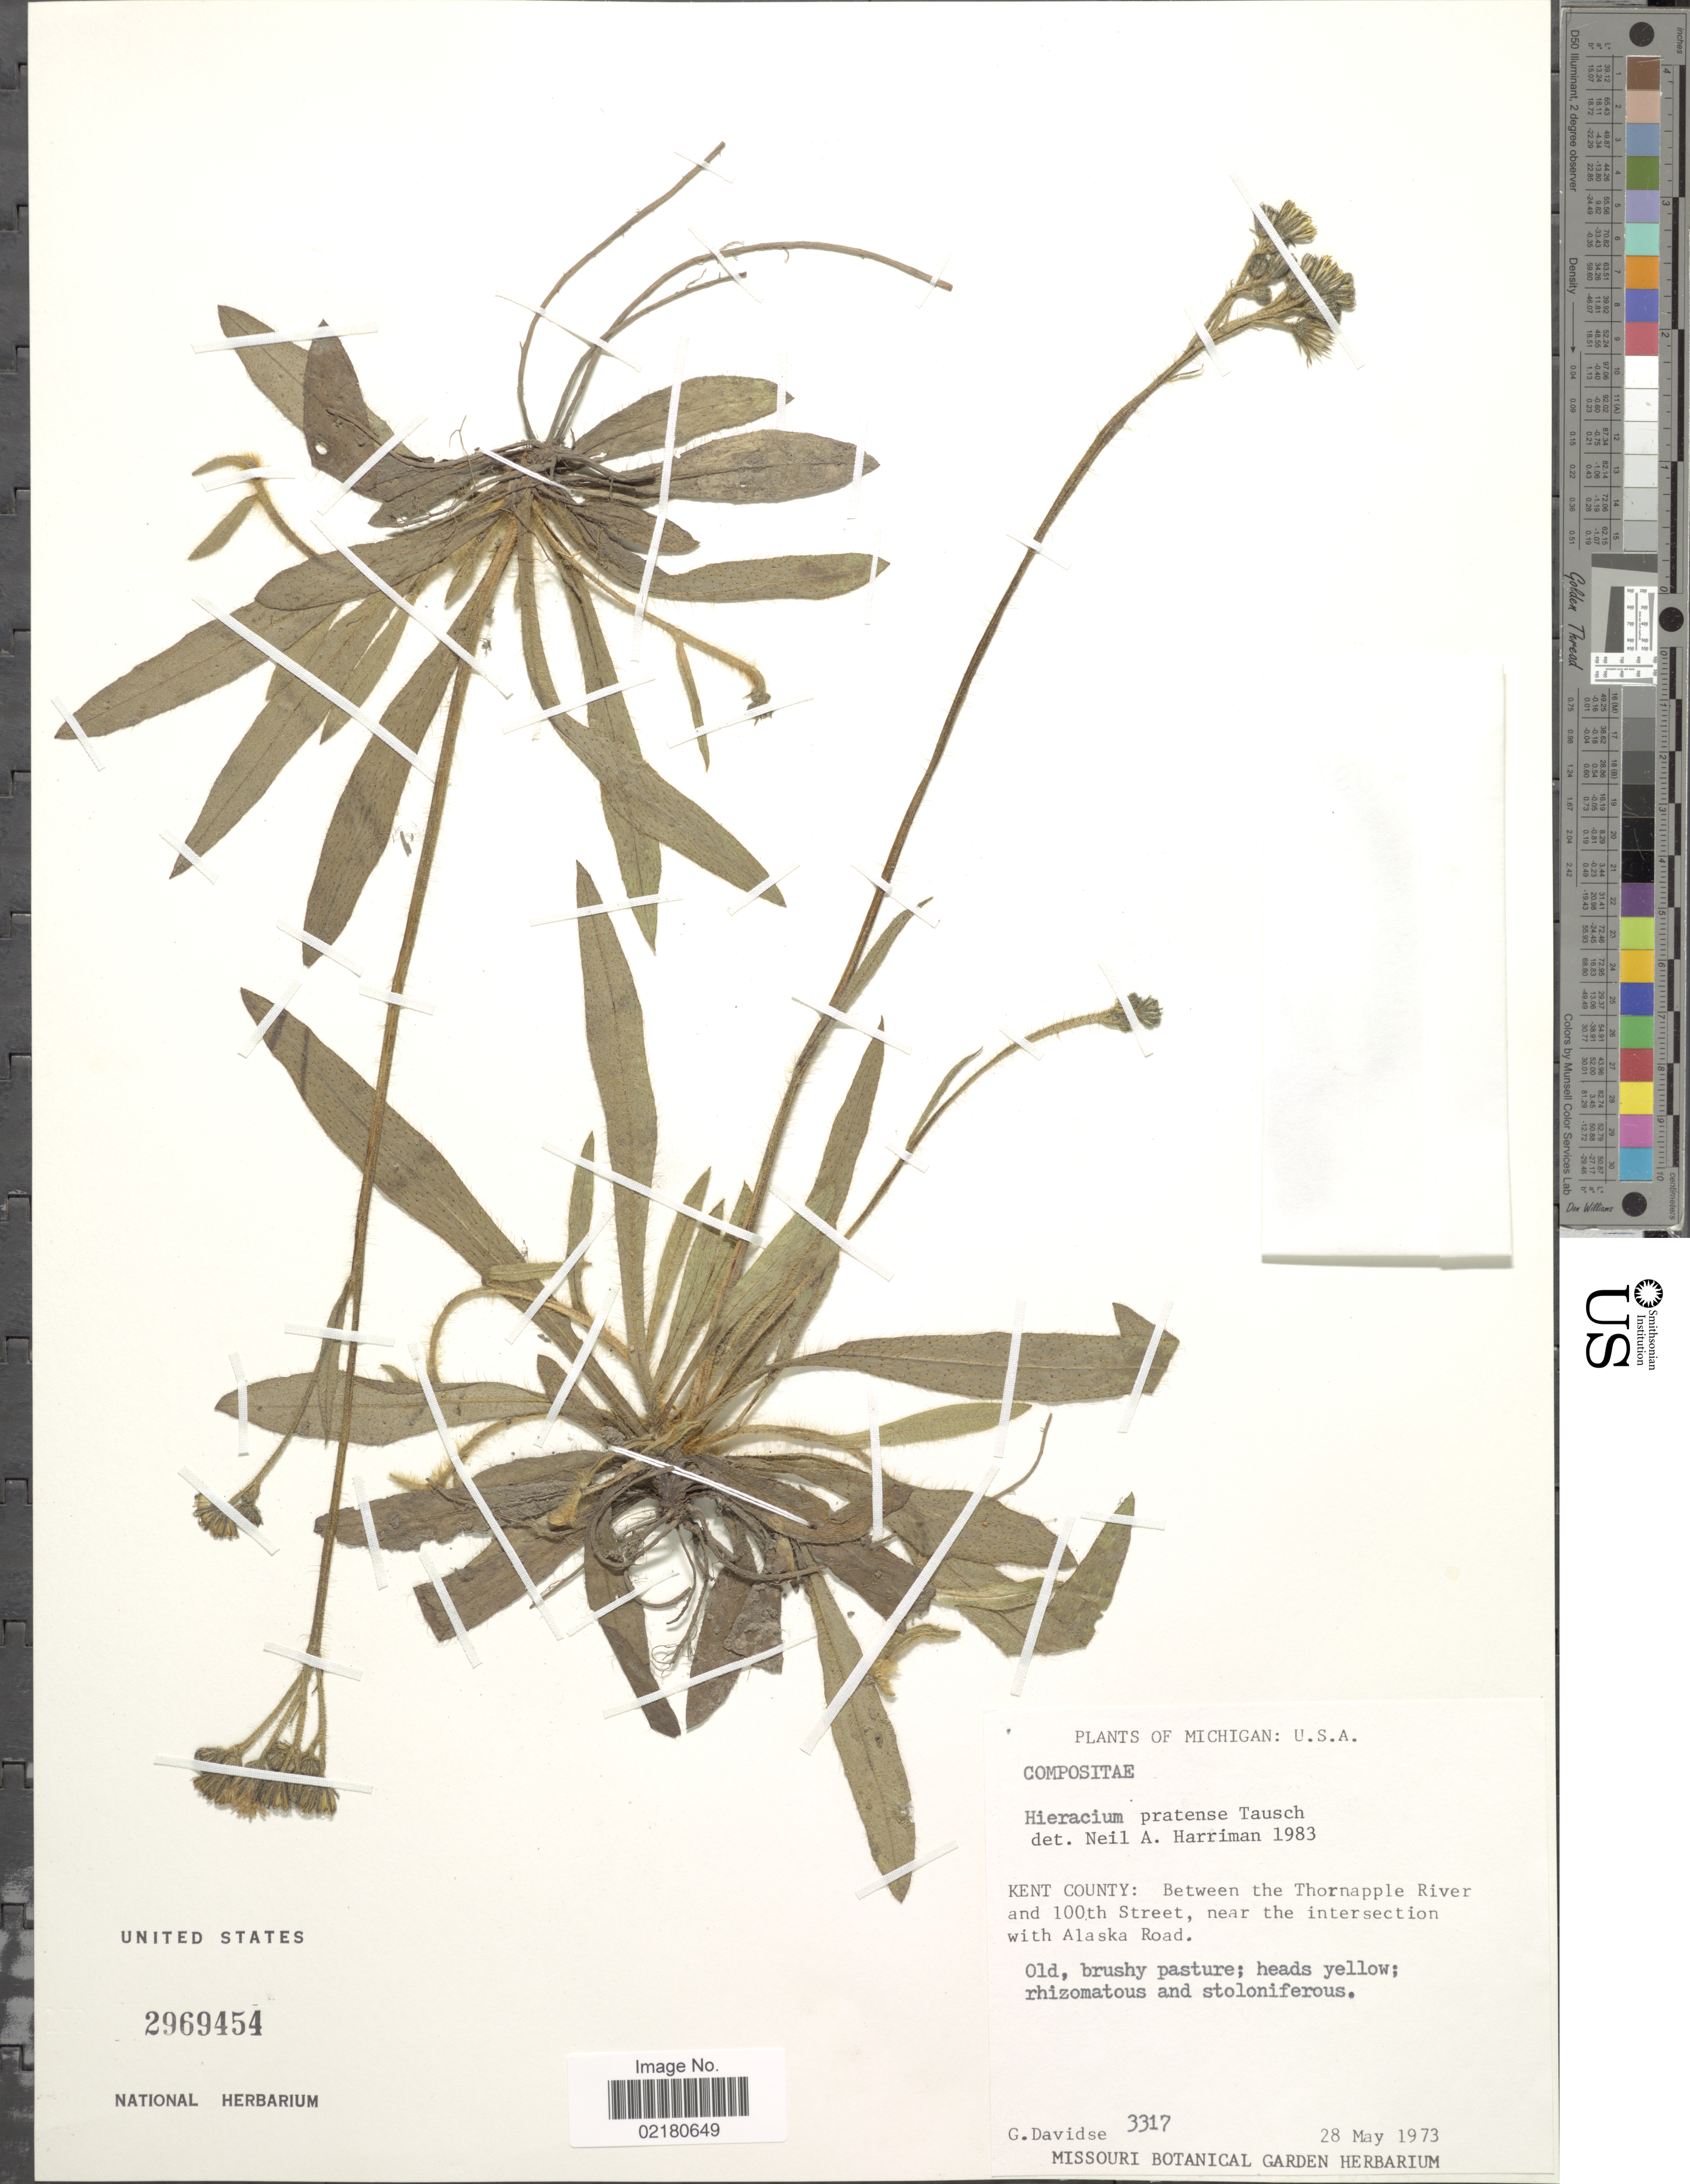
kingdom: Plantae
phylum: Tracheophyta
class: Magnoliopsida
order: Asterales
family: Asteraceae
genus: Pilosella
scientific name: Pilosella caespitosa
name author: (Dumort.) P. D. Sell & C. West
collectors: G. Davidse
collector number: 3317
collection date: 1973-05-28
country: United States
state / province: Michigan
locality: Michigan: U.S.A, Kent County between the Thornapple River and 100th Street, near the intersection with Alaska Road. old, Brushy pasture; heads yellow; rhizomatous and stoloniferous.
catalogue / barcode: US 2969454